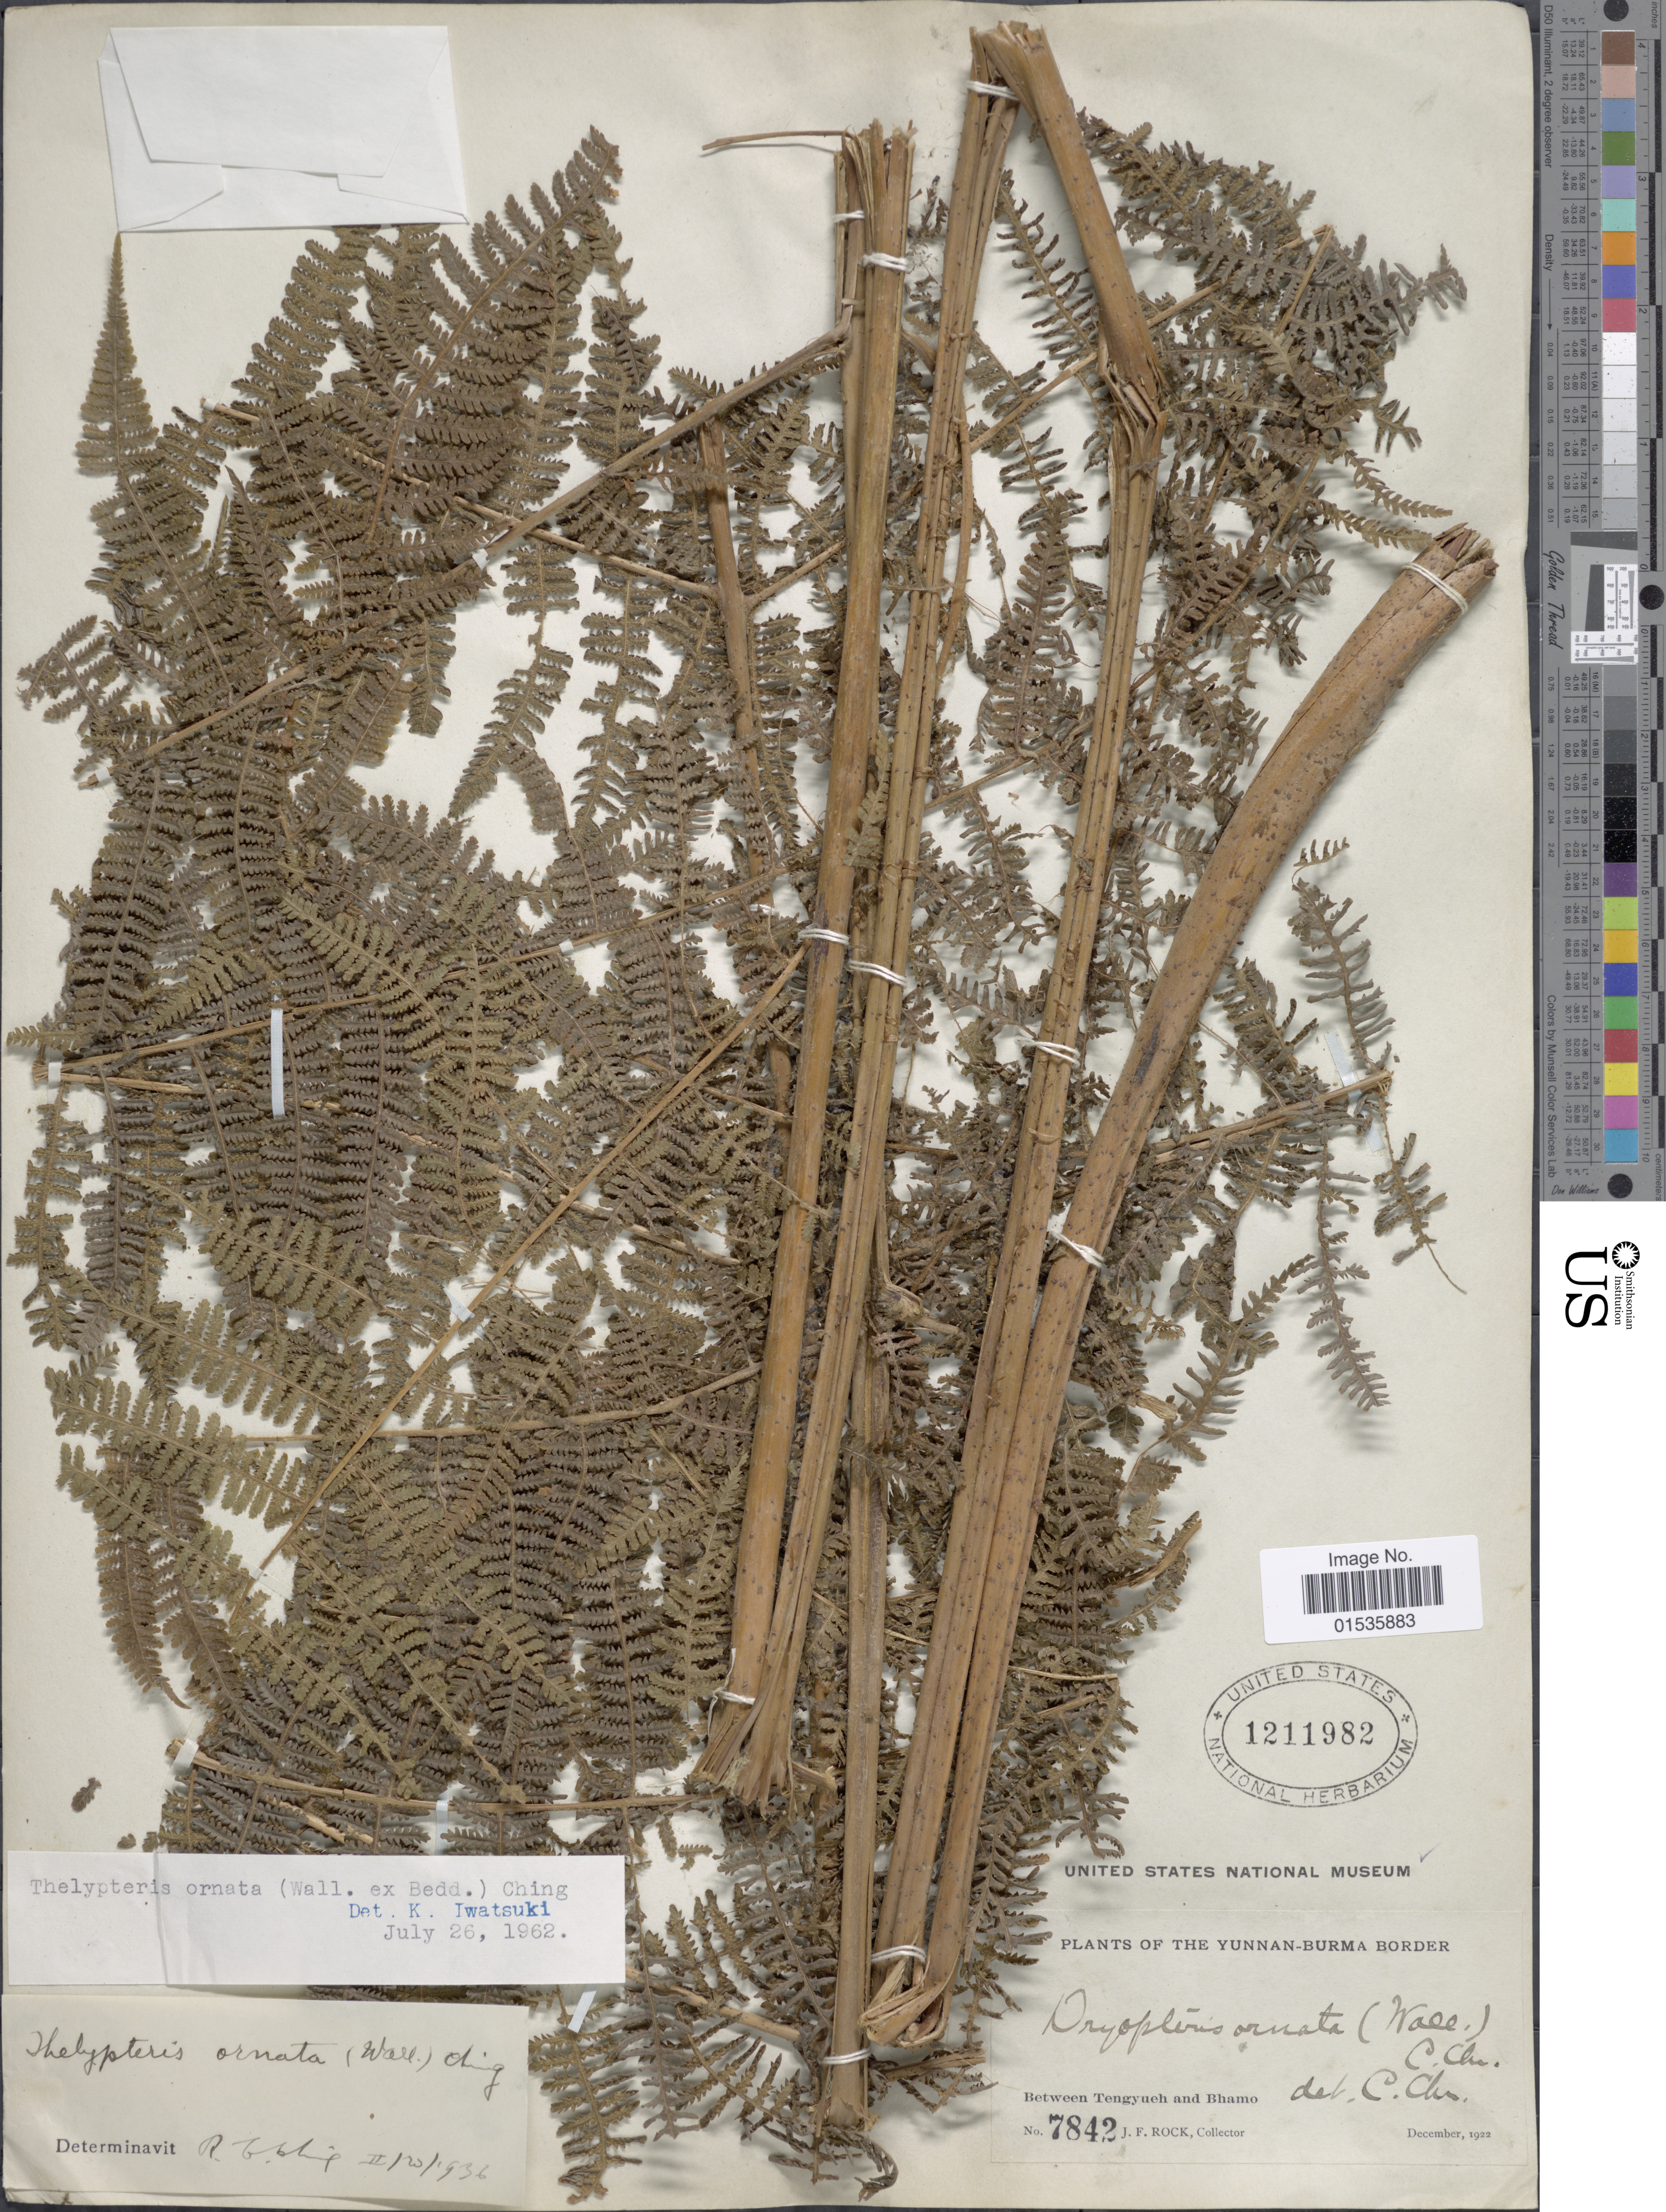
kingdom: Plantae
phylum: Tracheophyta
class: Polypodiopsida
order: Polypodiales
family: Thelypteridaceae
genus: Macrothelypteris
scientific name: Macrothelypteris setigera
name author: (Gaudich.) Ching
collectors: J. Rock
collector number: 784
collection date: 1922-12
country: China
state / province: Yunnan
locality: Yunnan-Burma Border, Between Tengyueh and Bhamo.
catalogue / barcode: US 1211982